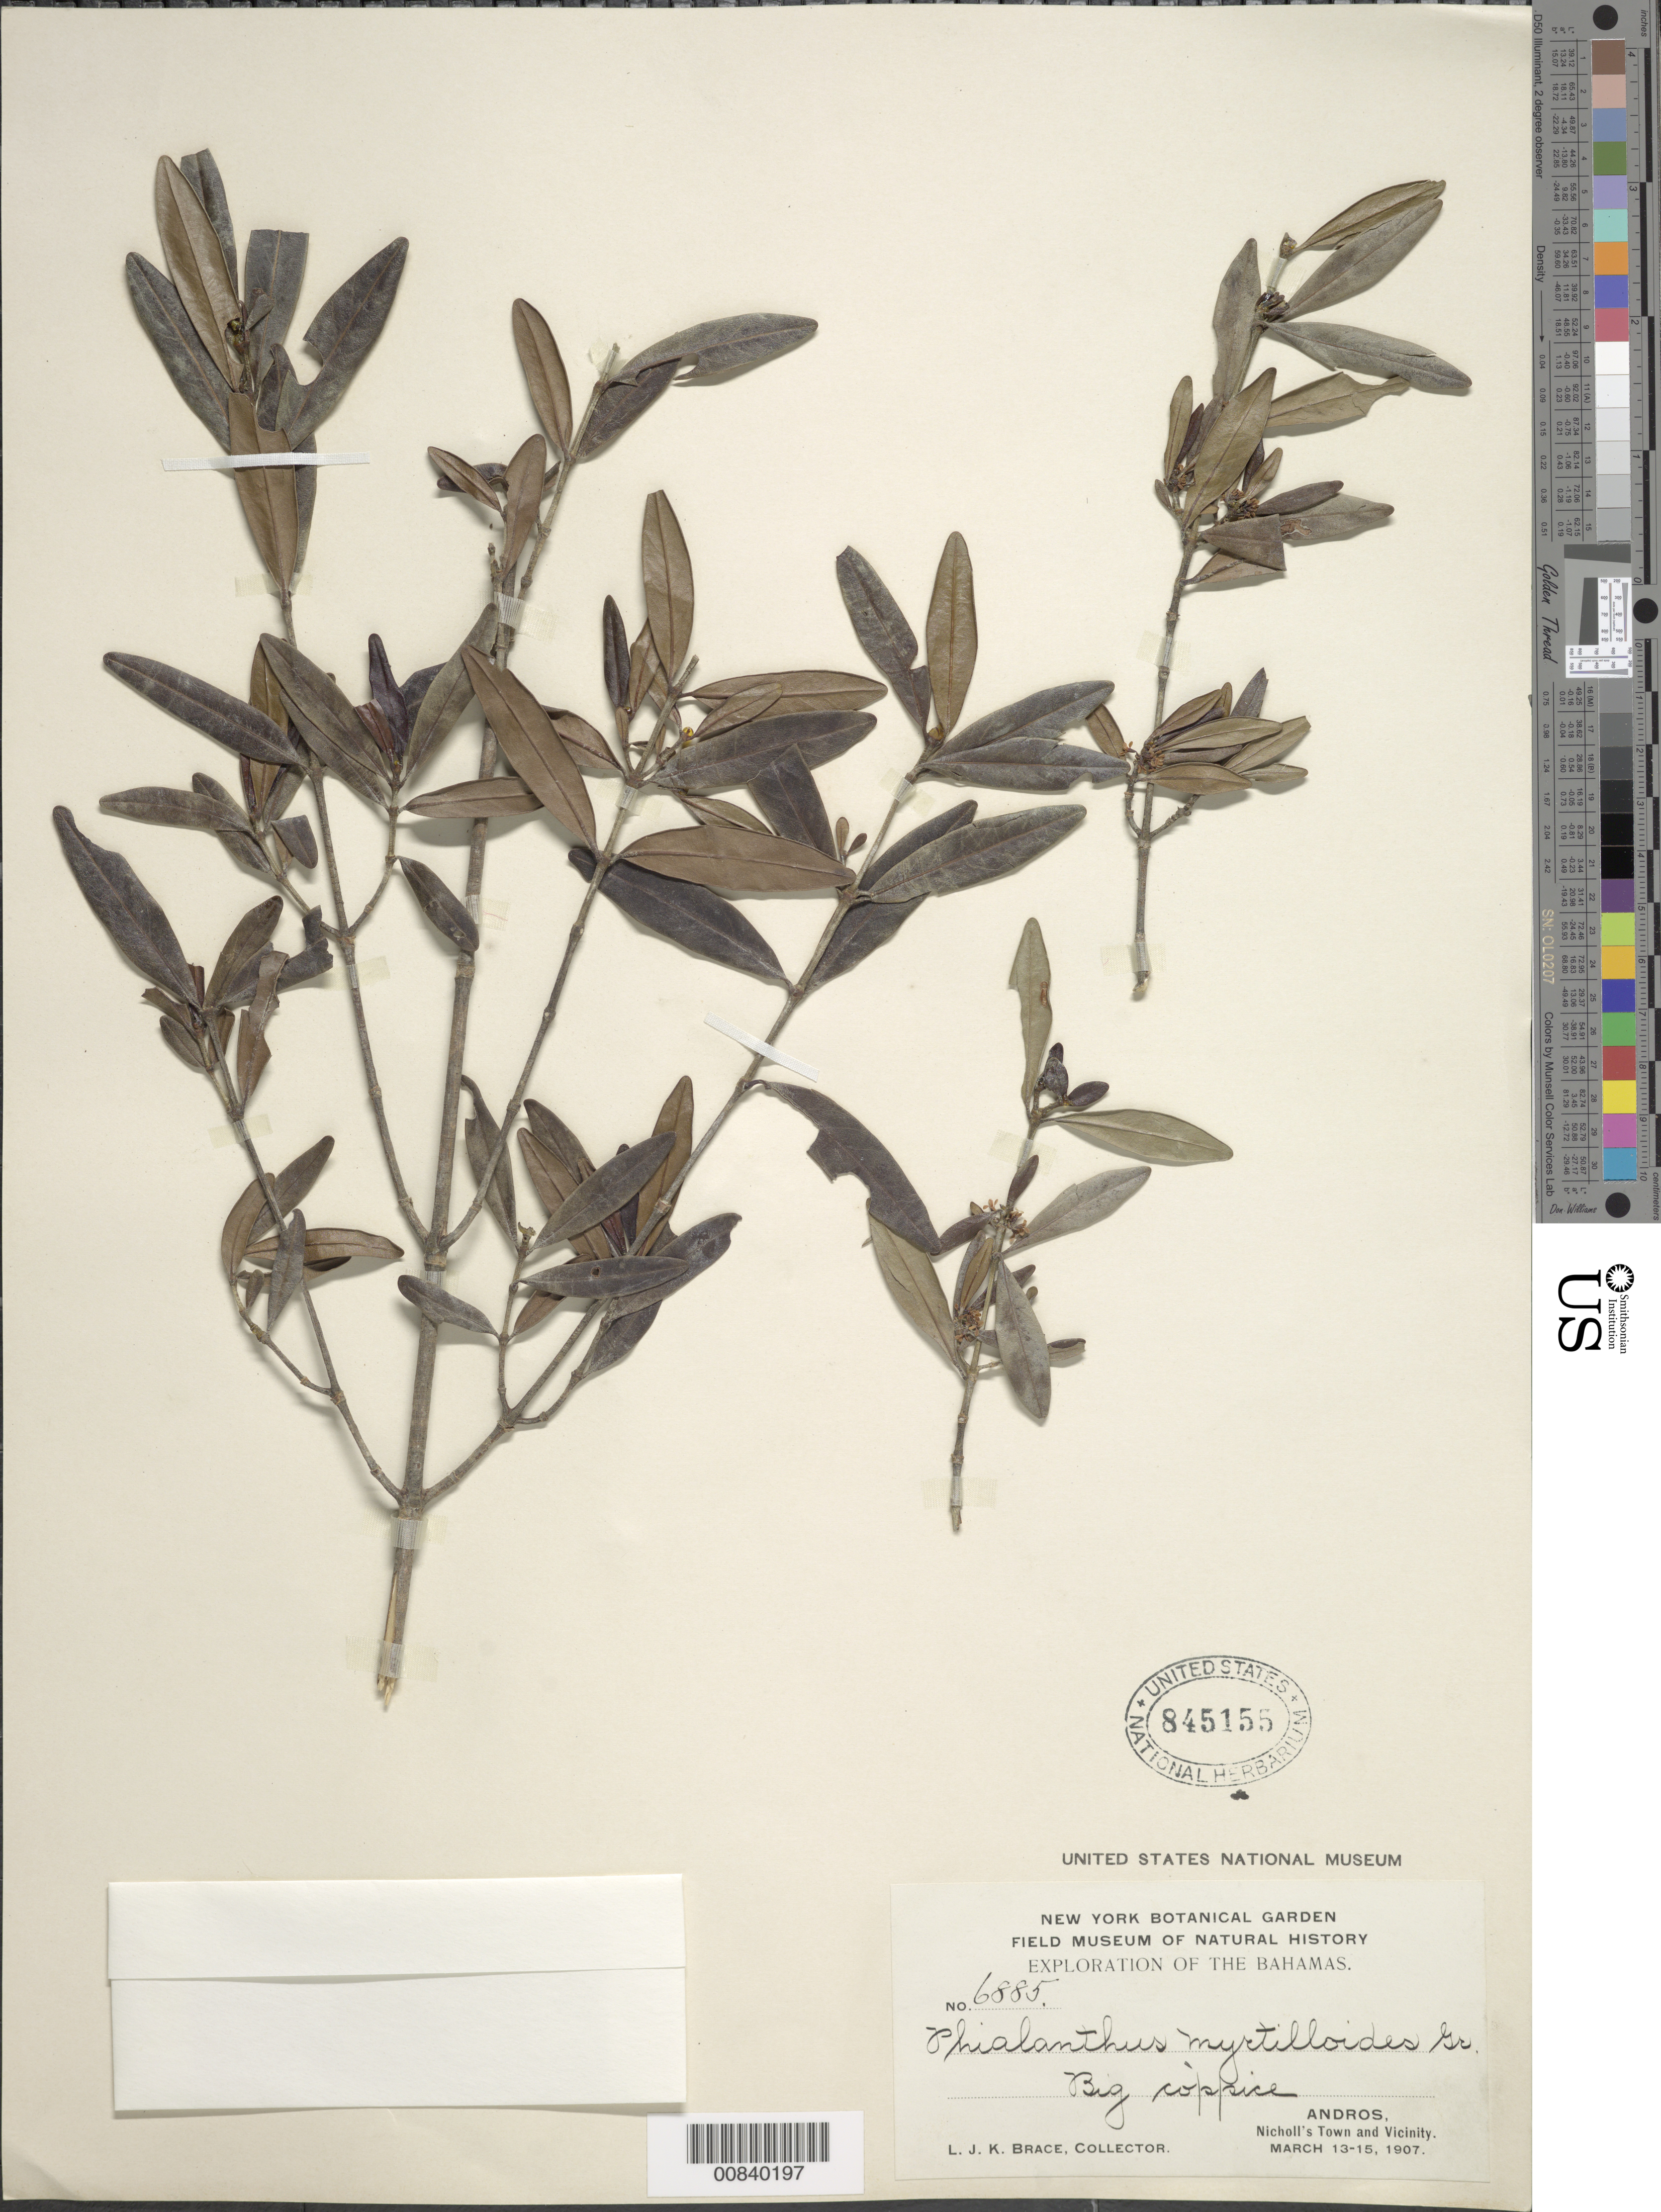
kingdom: Plantae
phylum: Tracheophyta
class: Magnoliopsida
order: Gentianales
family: Rubiaceae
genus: Phialanthus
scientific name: Phialanthus myrtilloides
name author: Griseb.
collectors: L. J. K. Brace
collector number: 6885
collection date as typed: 13 Mar 1907 to 15 Mar 1907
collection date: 1907-03-13/1907-03-15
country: Bahamas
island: Andros Island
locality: Andros. Nicholl's Town and vicinity.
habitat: Big coppice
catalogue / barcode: US 845155